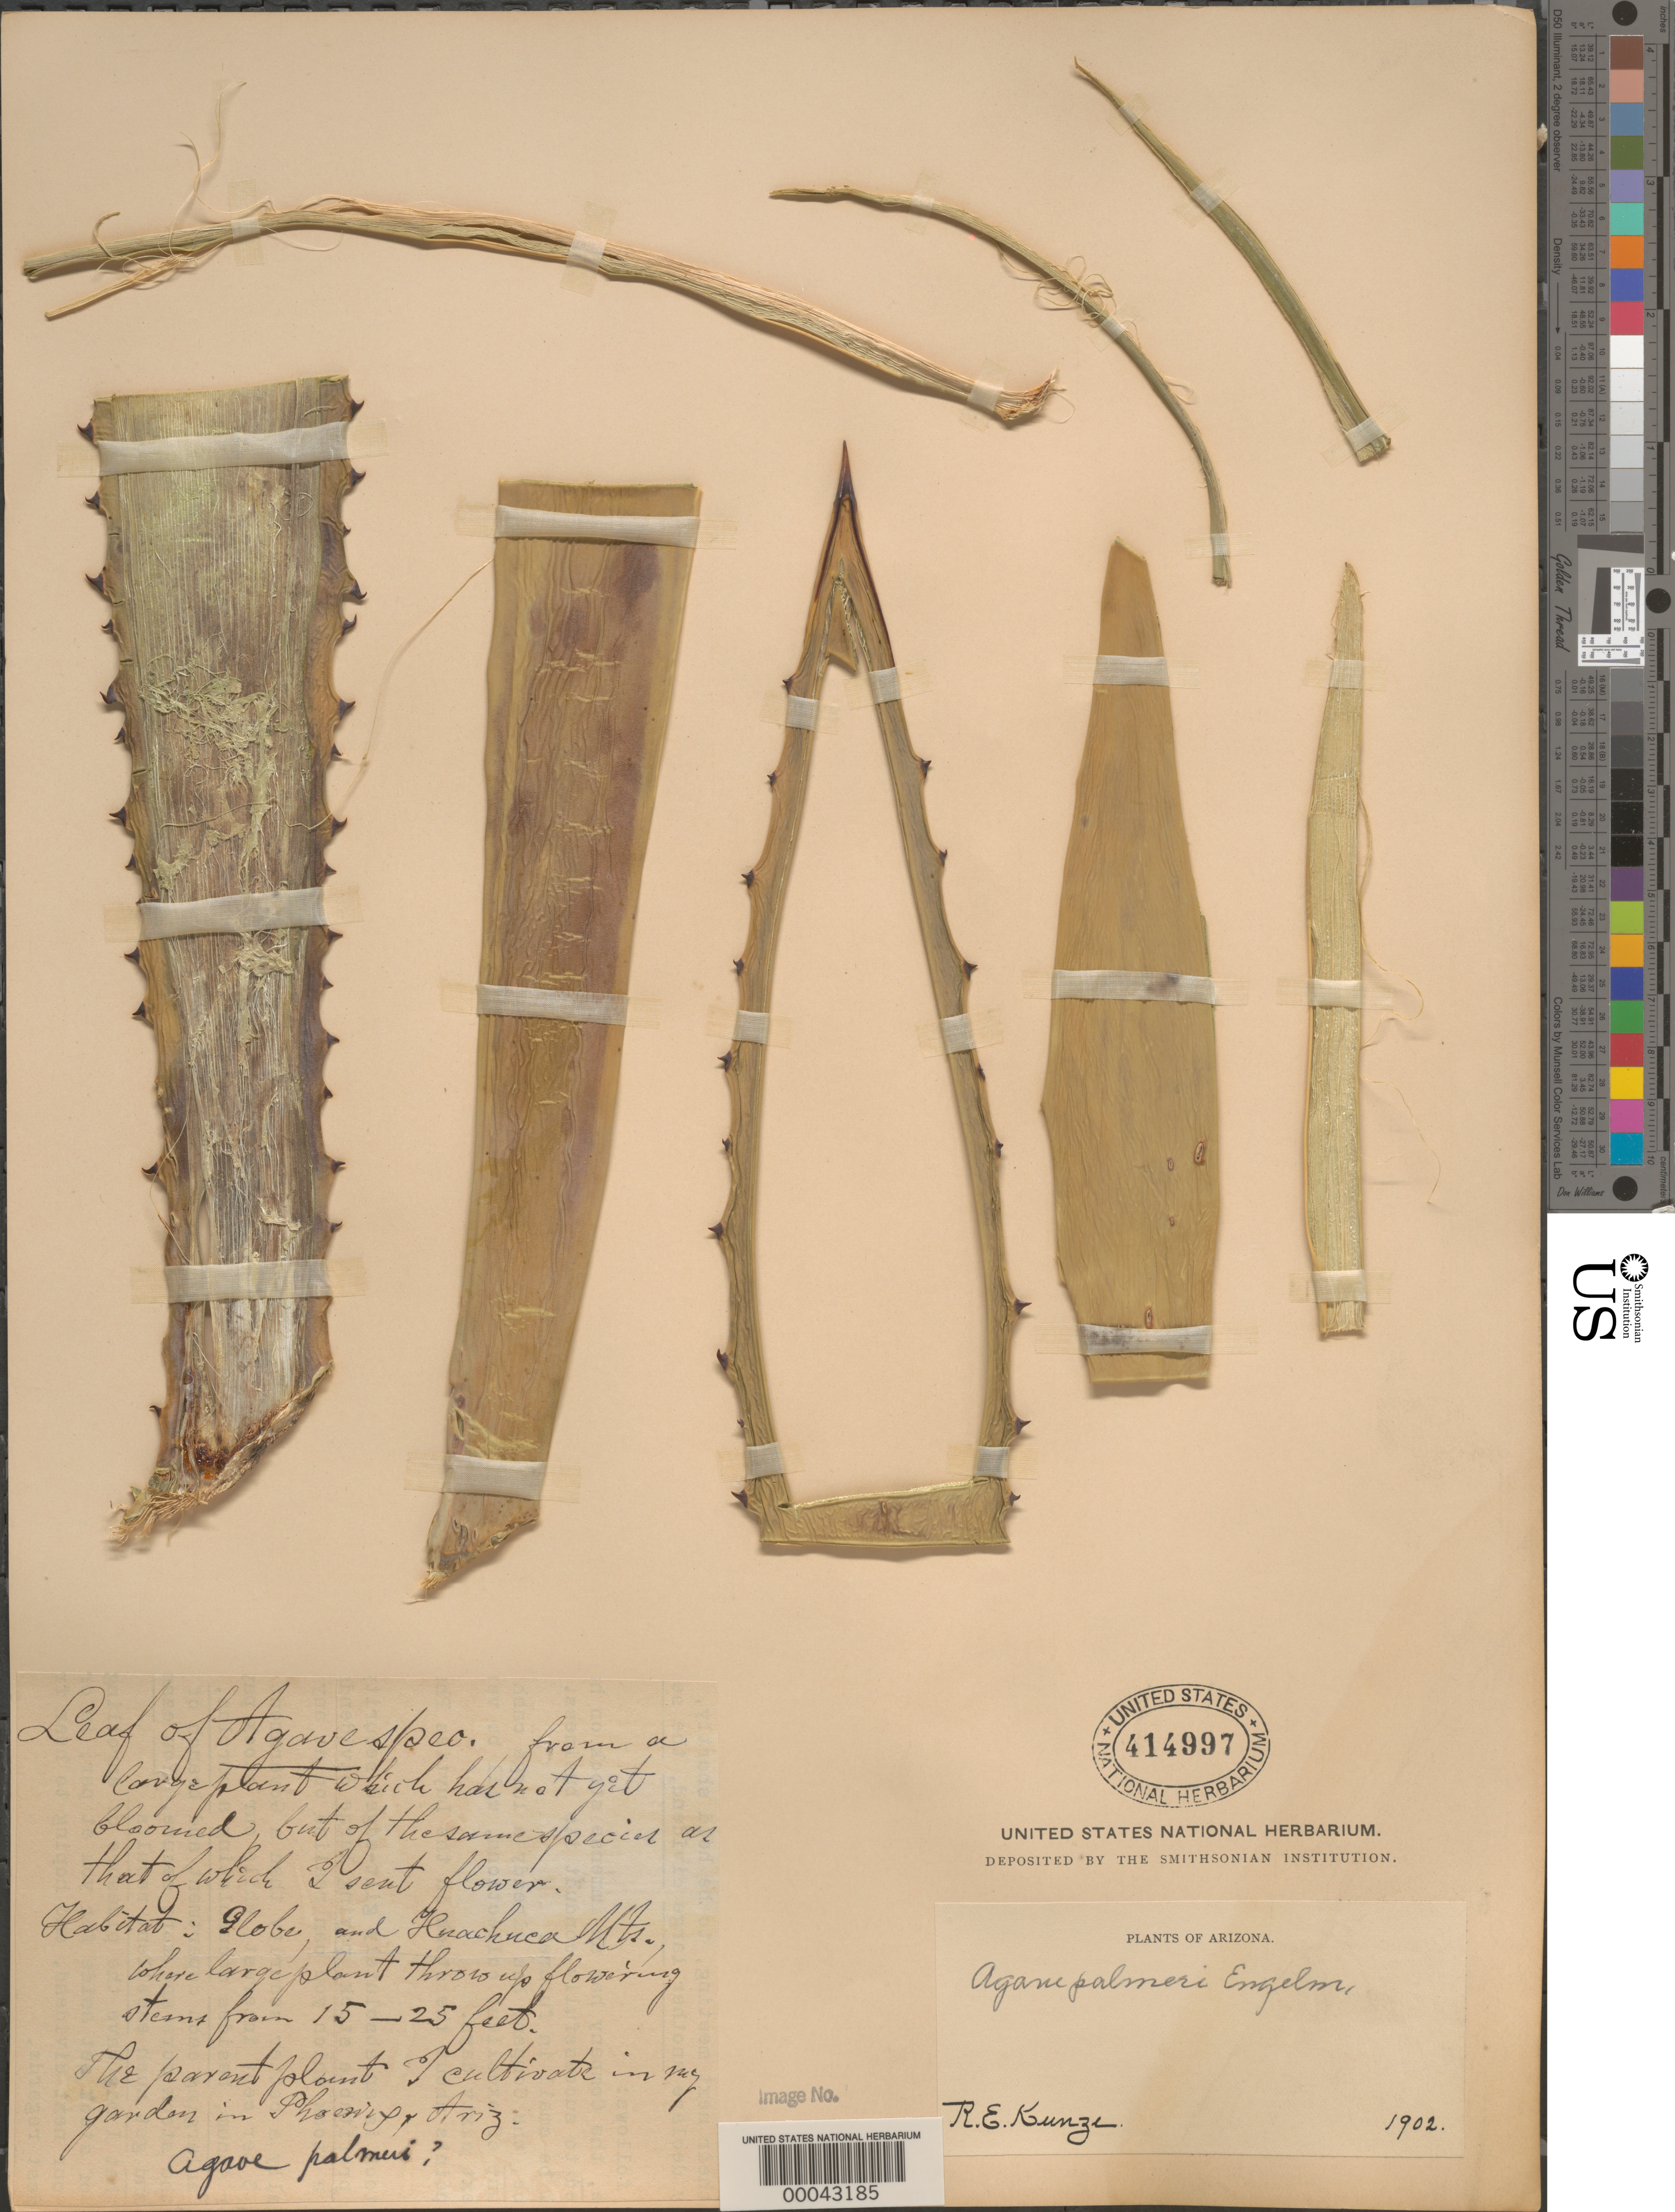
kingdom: Plantae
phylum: Tracheophyta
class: Liliopsida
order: Asparagales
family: Asparagaceae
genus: Agave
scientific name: Agave palmeri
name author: Engelm.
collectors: R. E. Kunze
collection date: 1902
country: United States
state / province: Arizona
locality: Globe, and Huachuca Mts.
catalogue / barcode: US 414997